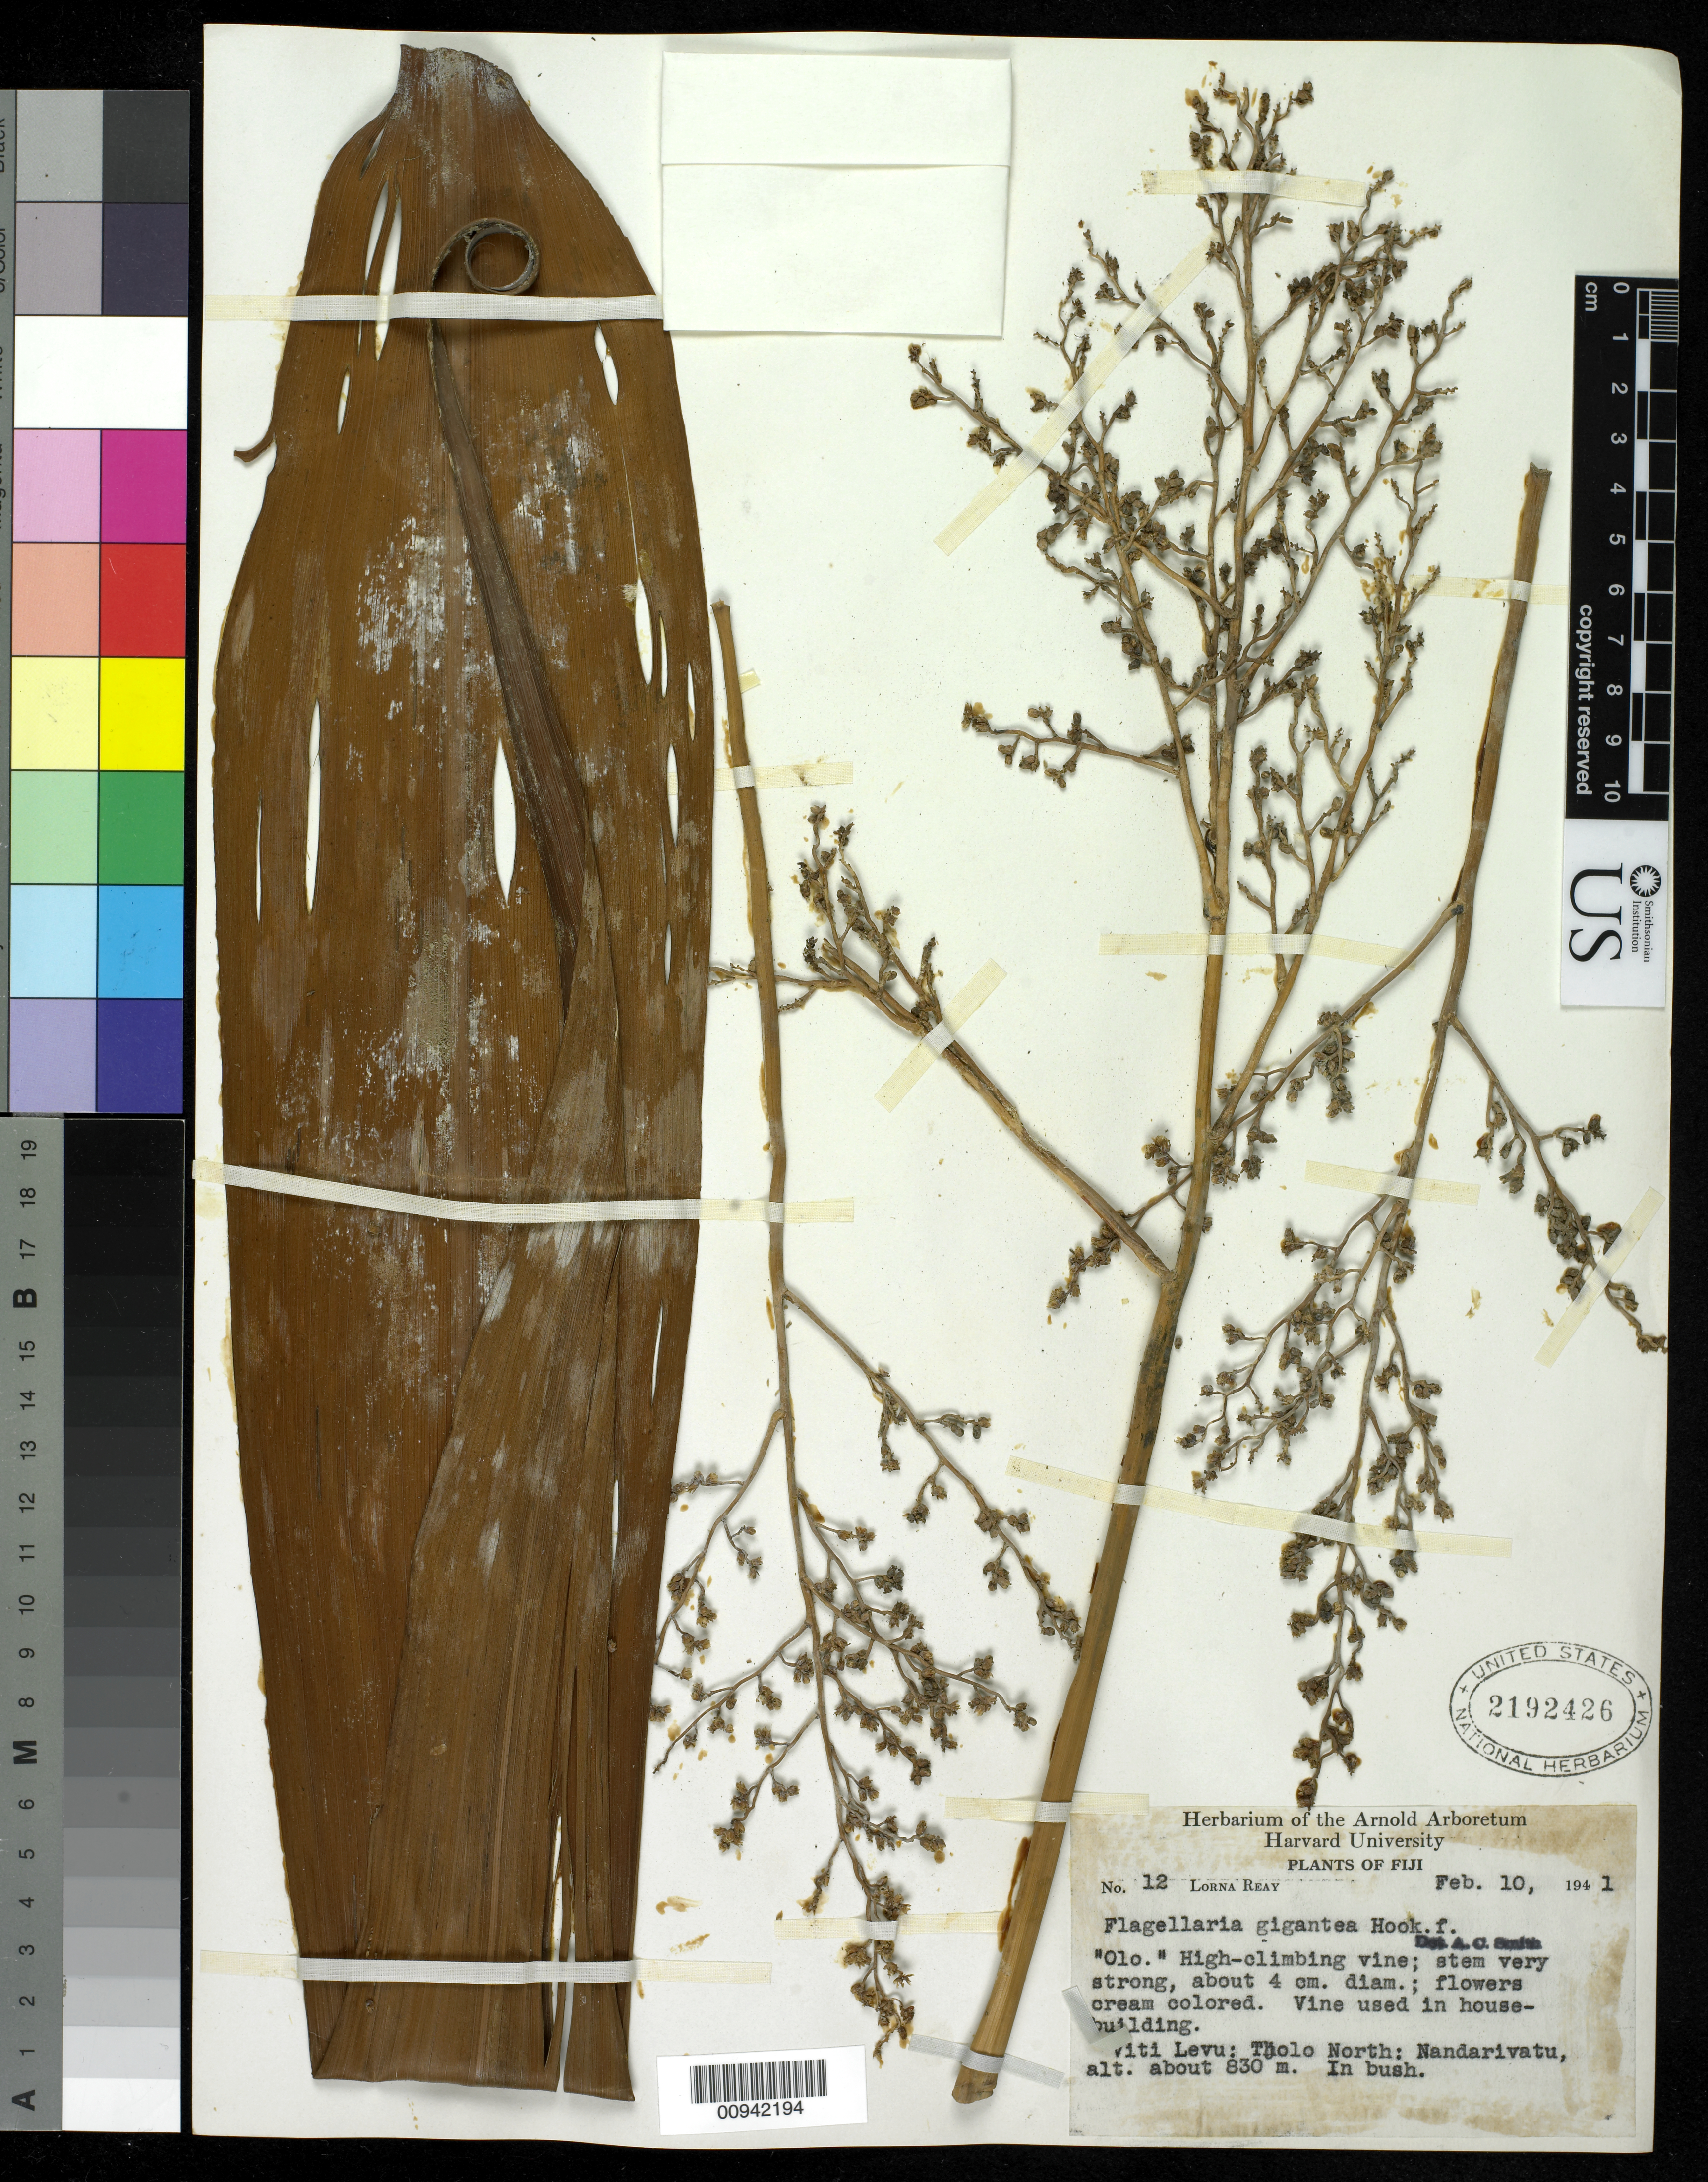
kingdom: Plantae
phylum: Tracheophyta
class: Liliopsida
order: Poales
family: Flagellariaceae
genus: Flagellaria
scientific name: Flagellaria gigantea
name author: Hook. f.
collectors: L. Reay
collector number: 12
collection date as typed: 10 Feb 1941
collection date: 1941-02-10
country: Fiji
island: Viti Levu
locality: Tholo North: Nandarivatu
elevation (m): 830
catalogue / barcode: US 2192426